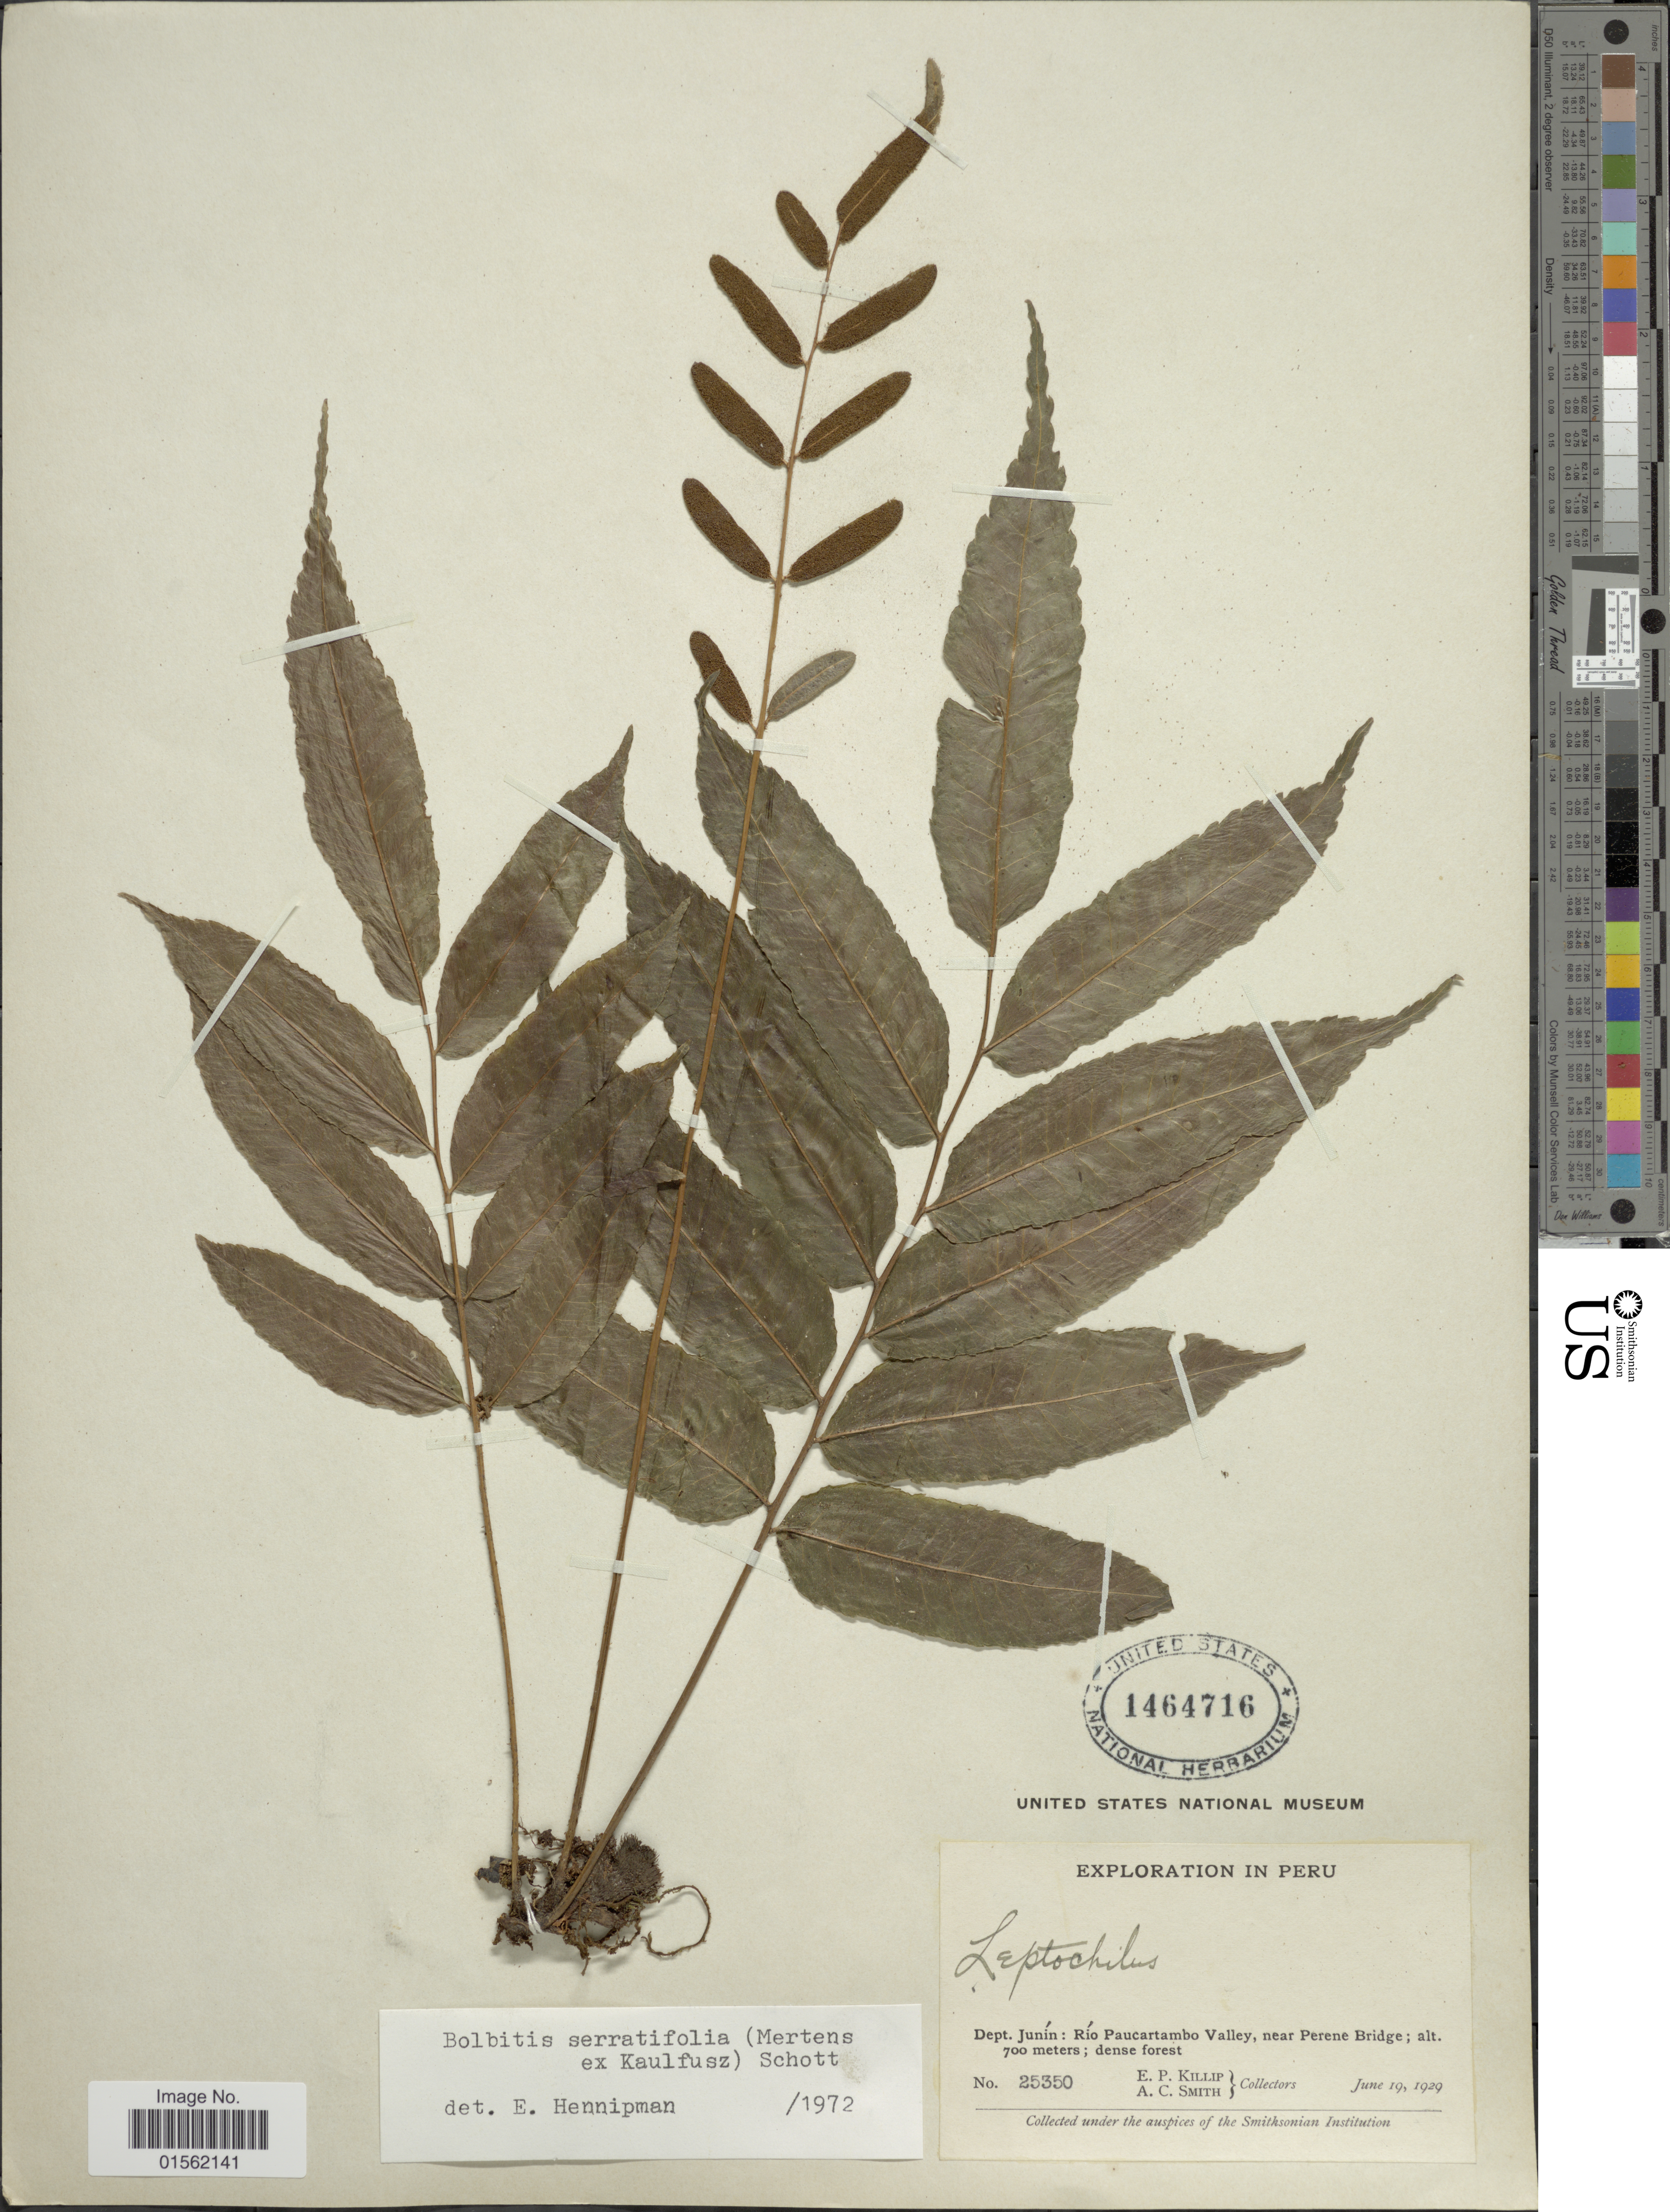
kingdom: Plantae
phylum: Tracheophyta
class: Polypodiopsida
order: Polypodiales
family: Dryopteridaceae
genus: Bolbitis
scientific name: Bolbitis serratifolia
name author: (Mert. ex Kaulf.) Schott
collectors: E. P. Killip & A. C. Smith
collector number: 25350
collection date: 1929-06-19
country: Peru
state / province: Junín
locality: Río Paucartambo Valley, near Perene Bridge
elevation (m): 700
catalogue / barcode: US 1464716